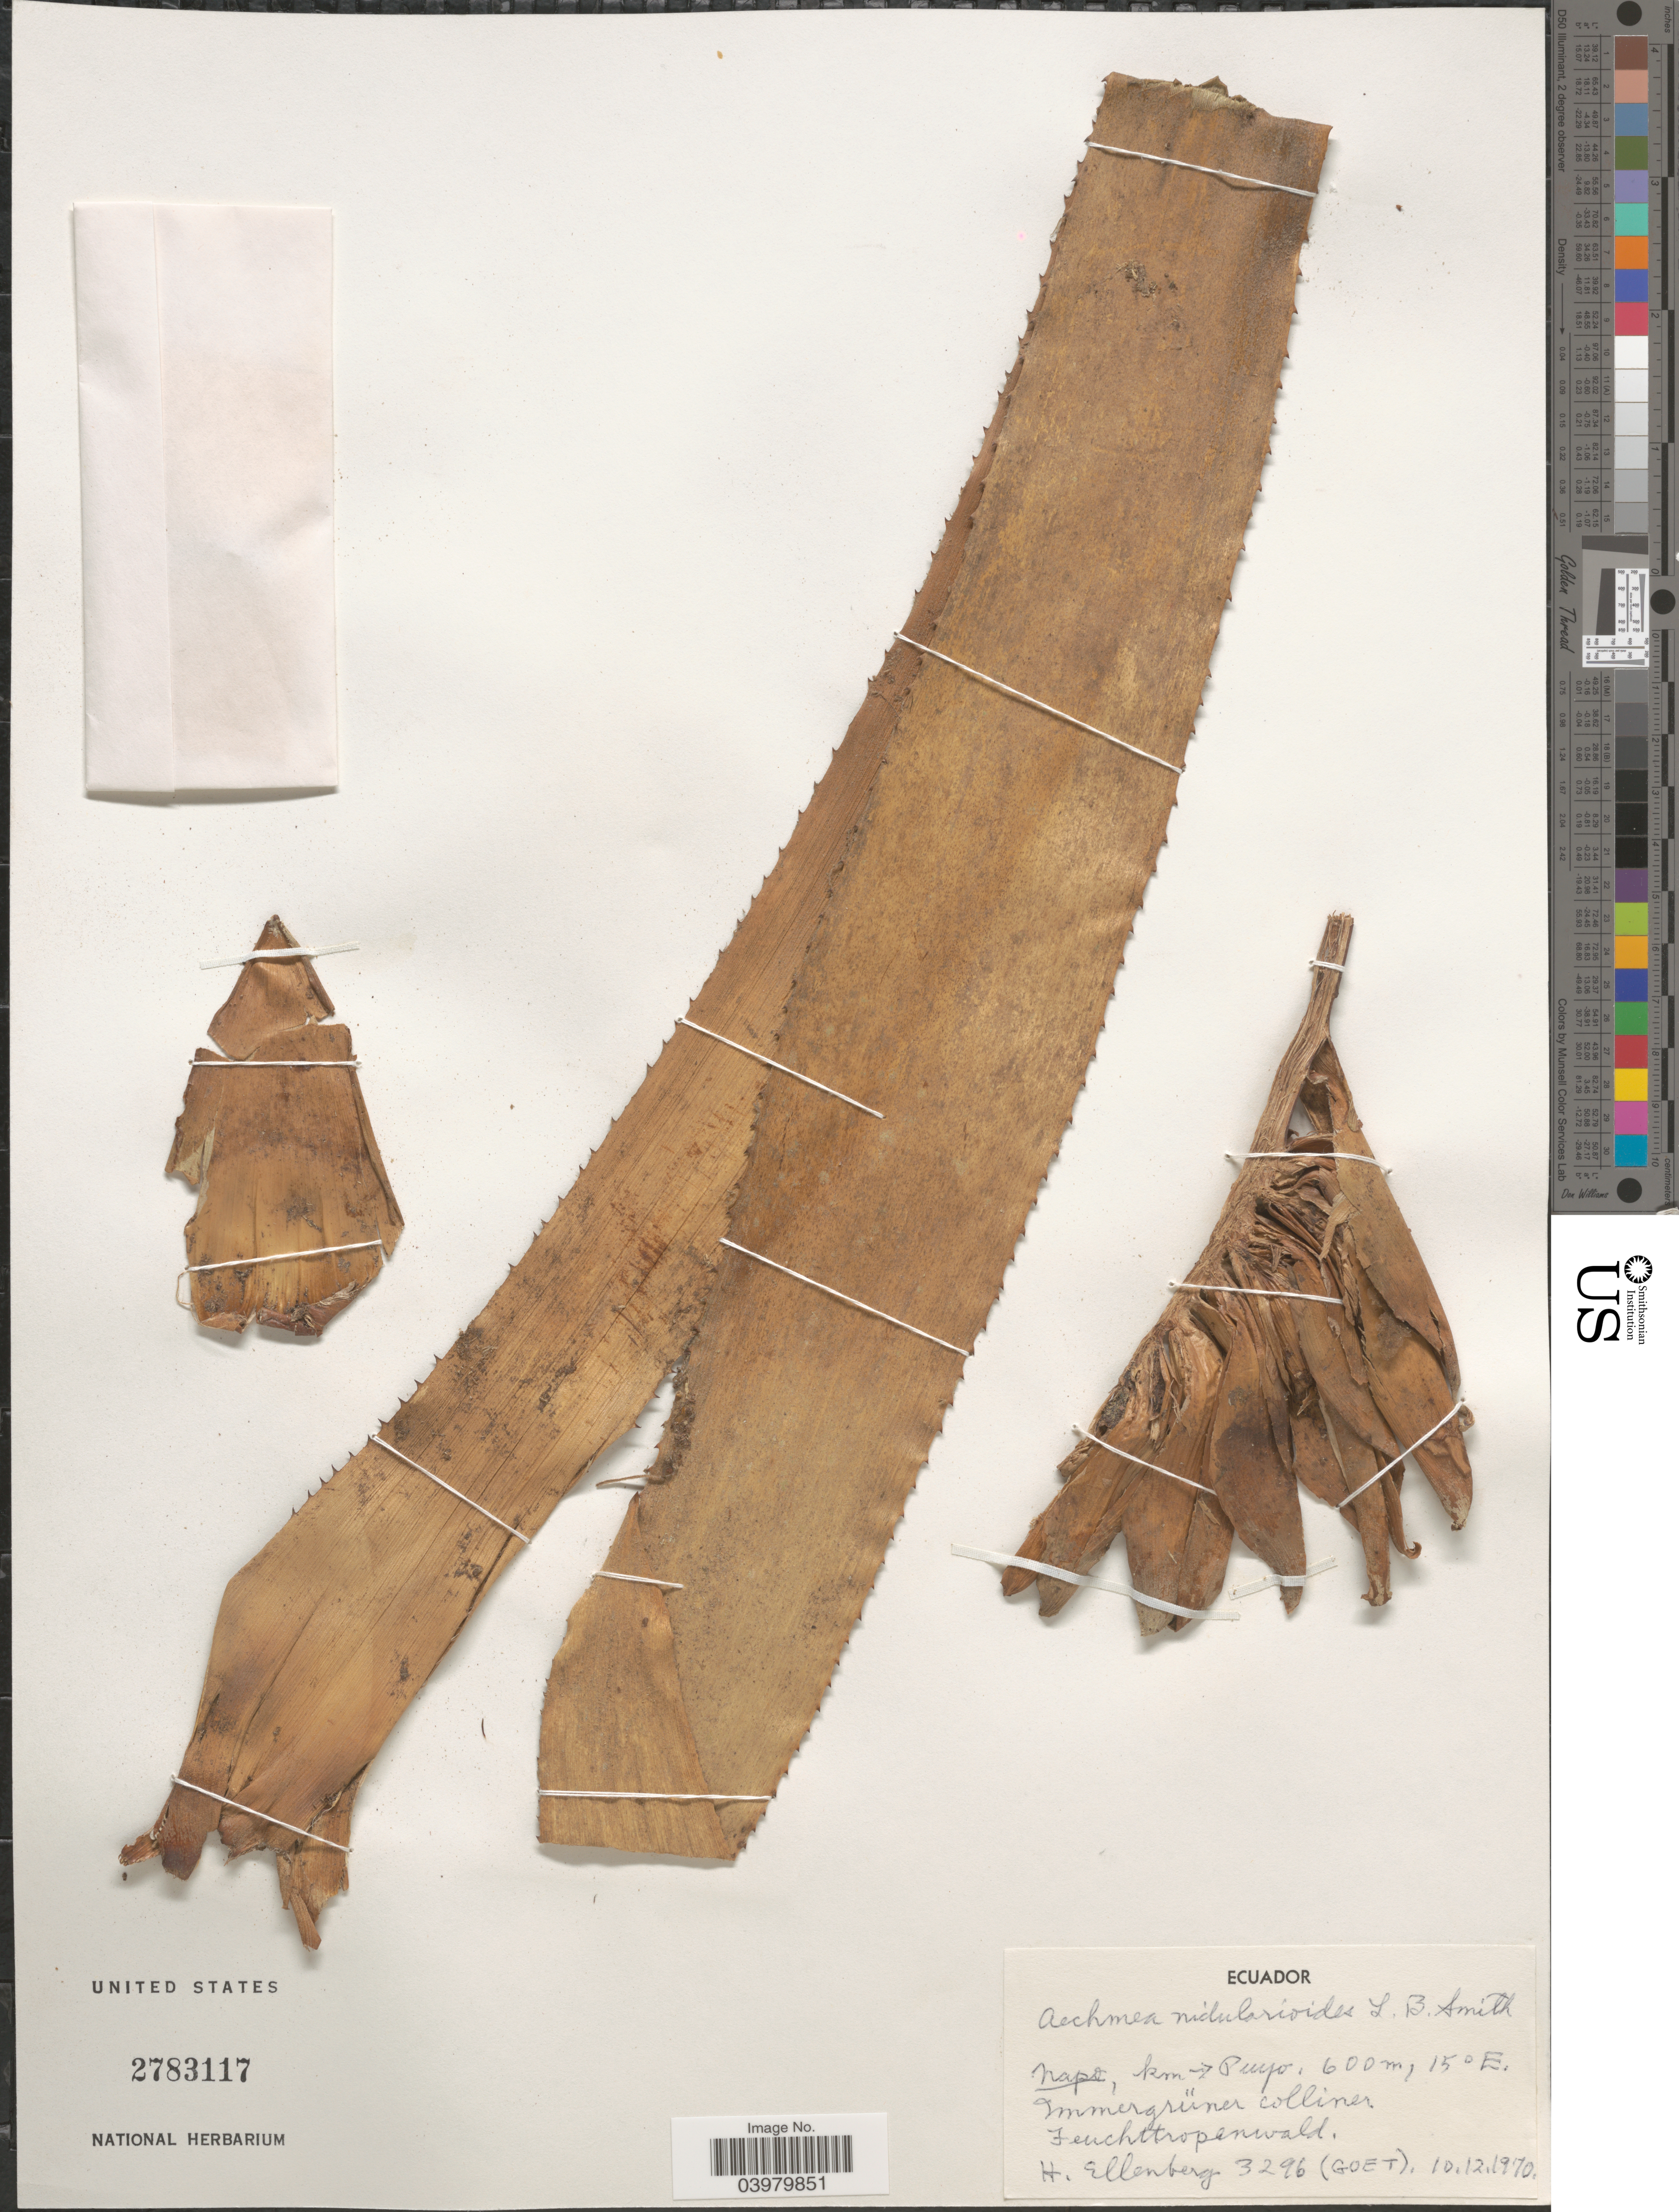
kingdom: Plantae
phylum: Tracheophyta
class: Liliopsida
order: Poales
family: Bromeliaceae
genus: Aechmea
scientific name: Aechmea nidularioides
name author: L.B. Sm.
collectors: H. Ellenberg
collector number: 3296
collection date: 1970-12-10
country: Ecuador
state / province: Napo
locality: Km Puyo.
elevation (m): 600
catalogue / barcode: US 2783117